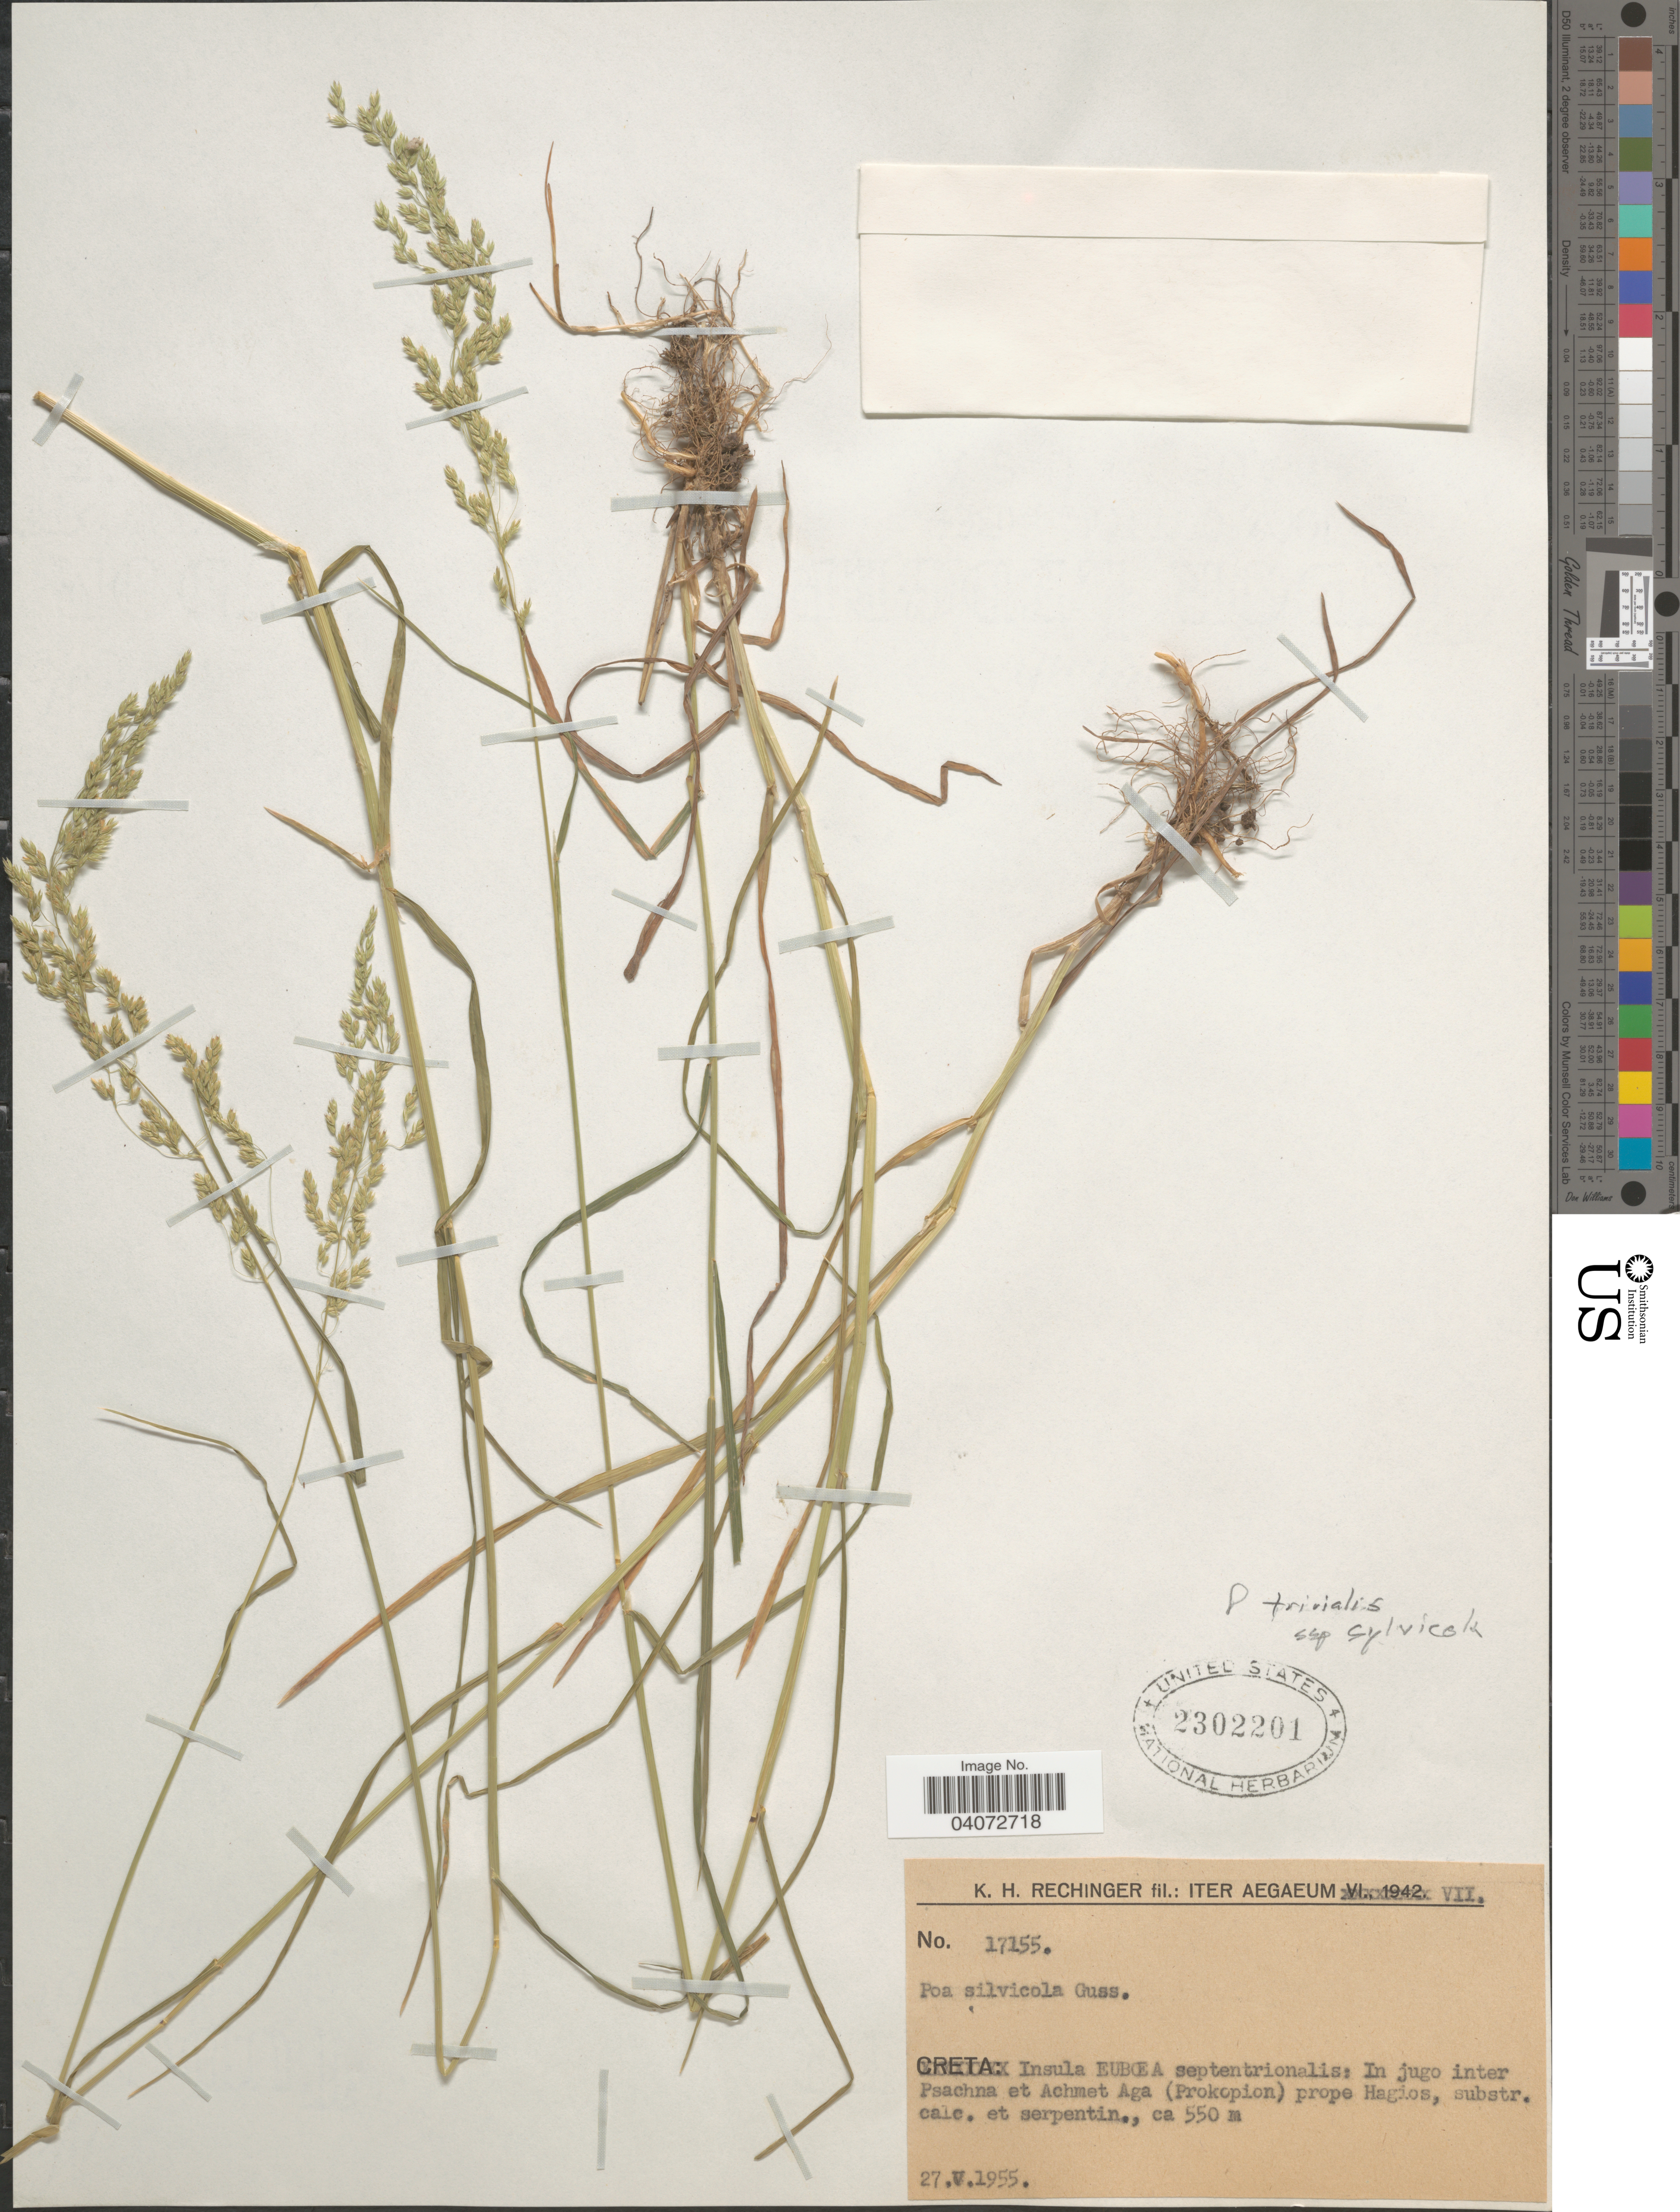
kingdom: Plantae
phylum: Tracheophyta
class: Liliopsida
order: Poales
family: Poaceae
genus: Poa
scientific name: Poa trivialis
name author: L.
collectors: K. H. Rechinger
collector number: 17155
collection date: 1955-05-27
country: Greece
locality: Iter Aegaeum. Insula Eubæa septentrionalis: In jugo inter Psachna et Achmet Aga (Prokopion) prope Hagios, substr. cal. et serpentin.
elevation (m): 550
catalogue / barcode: US 2302201